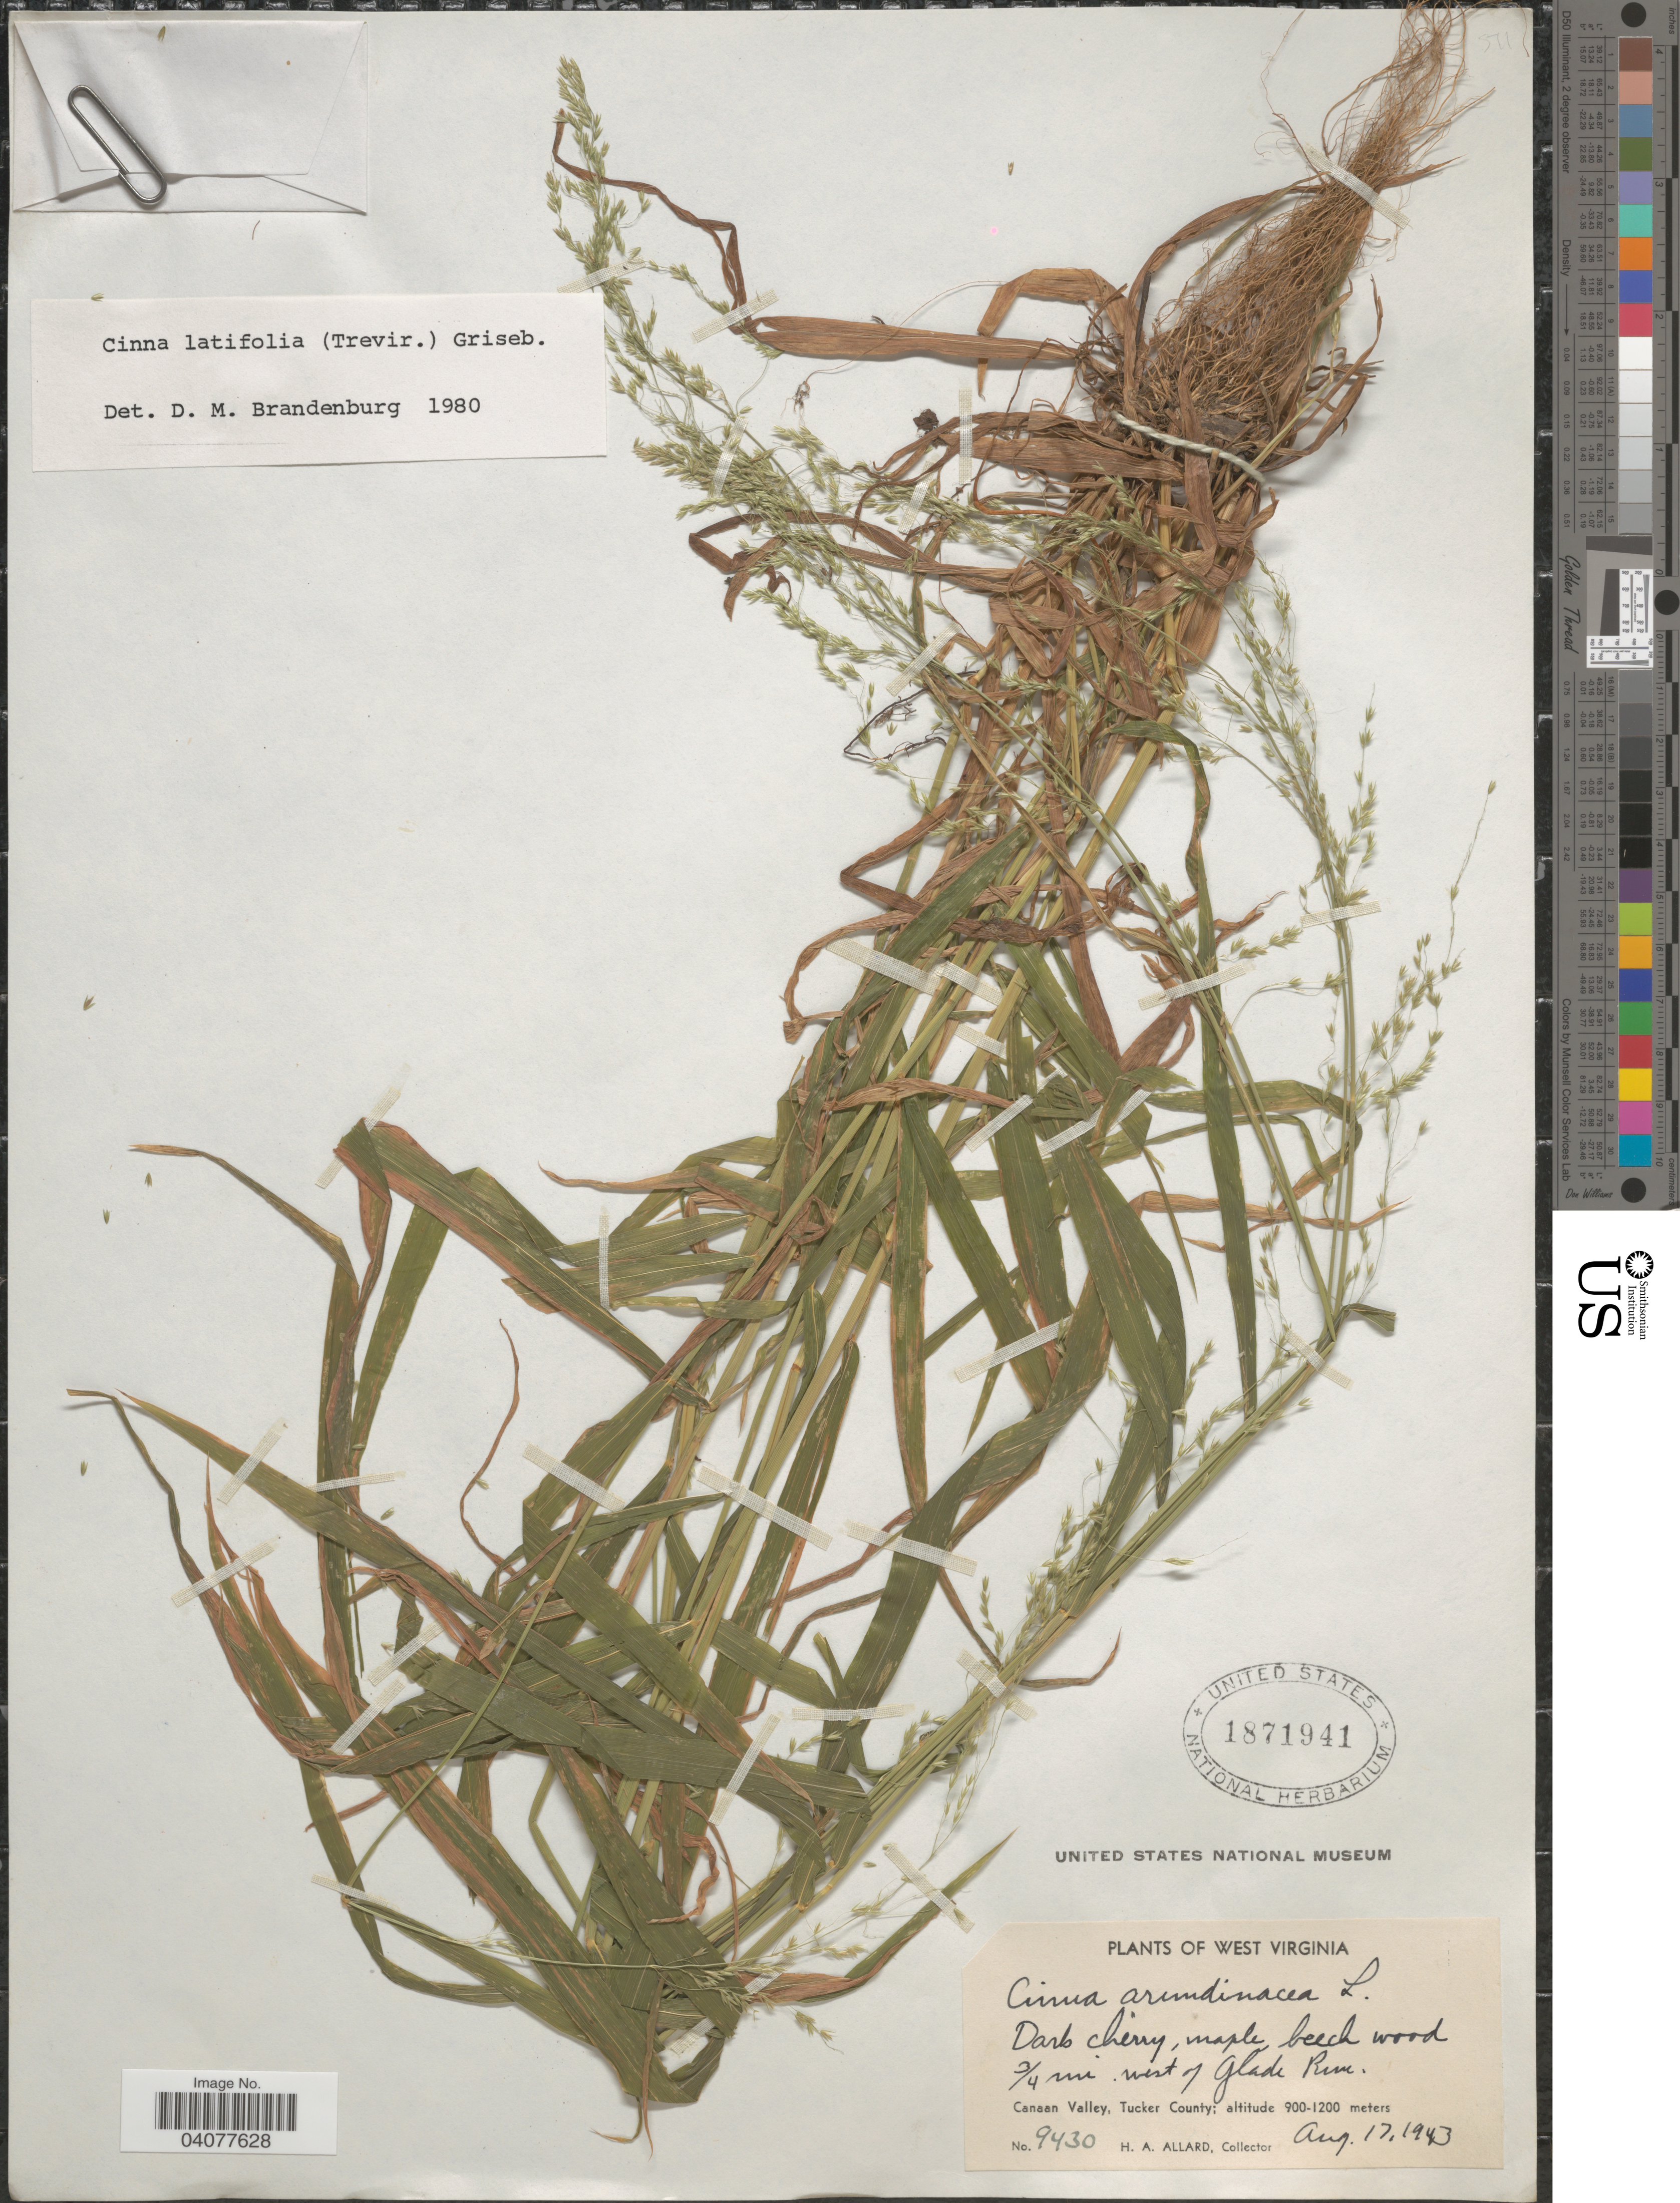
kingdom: Plantae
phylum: Tracheophyta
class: Liliopsida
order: Poales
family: Poaceae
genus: Cinna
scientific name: Cinna latifolia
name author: (Trevir. ex Goeppert) Griseb.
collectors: H. A. Allard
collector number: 9430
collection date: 1943-08-17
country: United States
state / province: West Virginia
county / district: Tucker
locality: Dark cherry, maple, beech wood ¾ mi. west of Glade Rive. Canaan Valley, Tucker County.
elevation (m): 900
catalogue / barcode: US 1871941